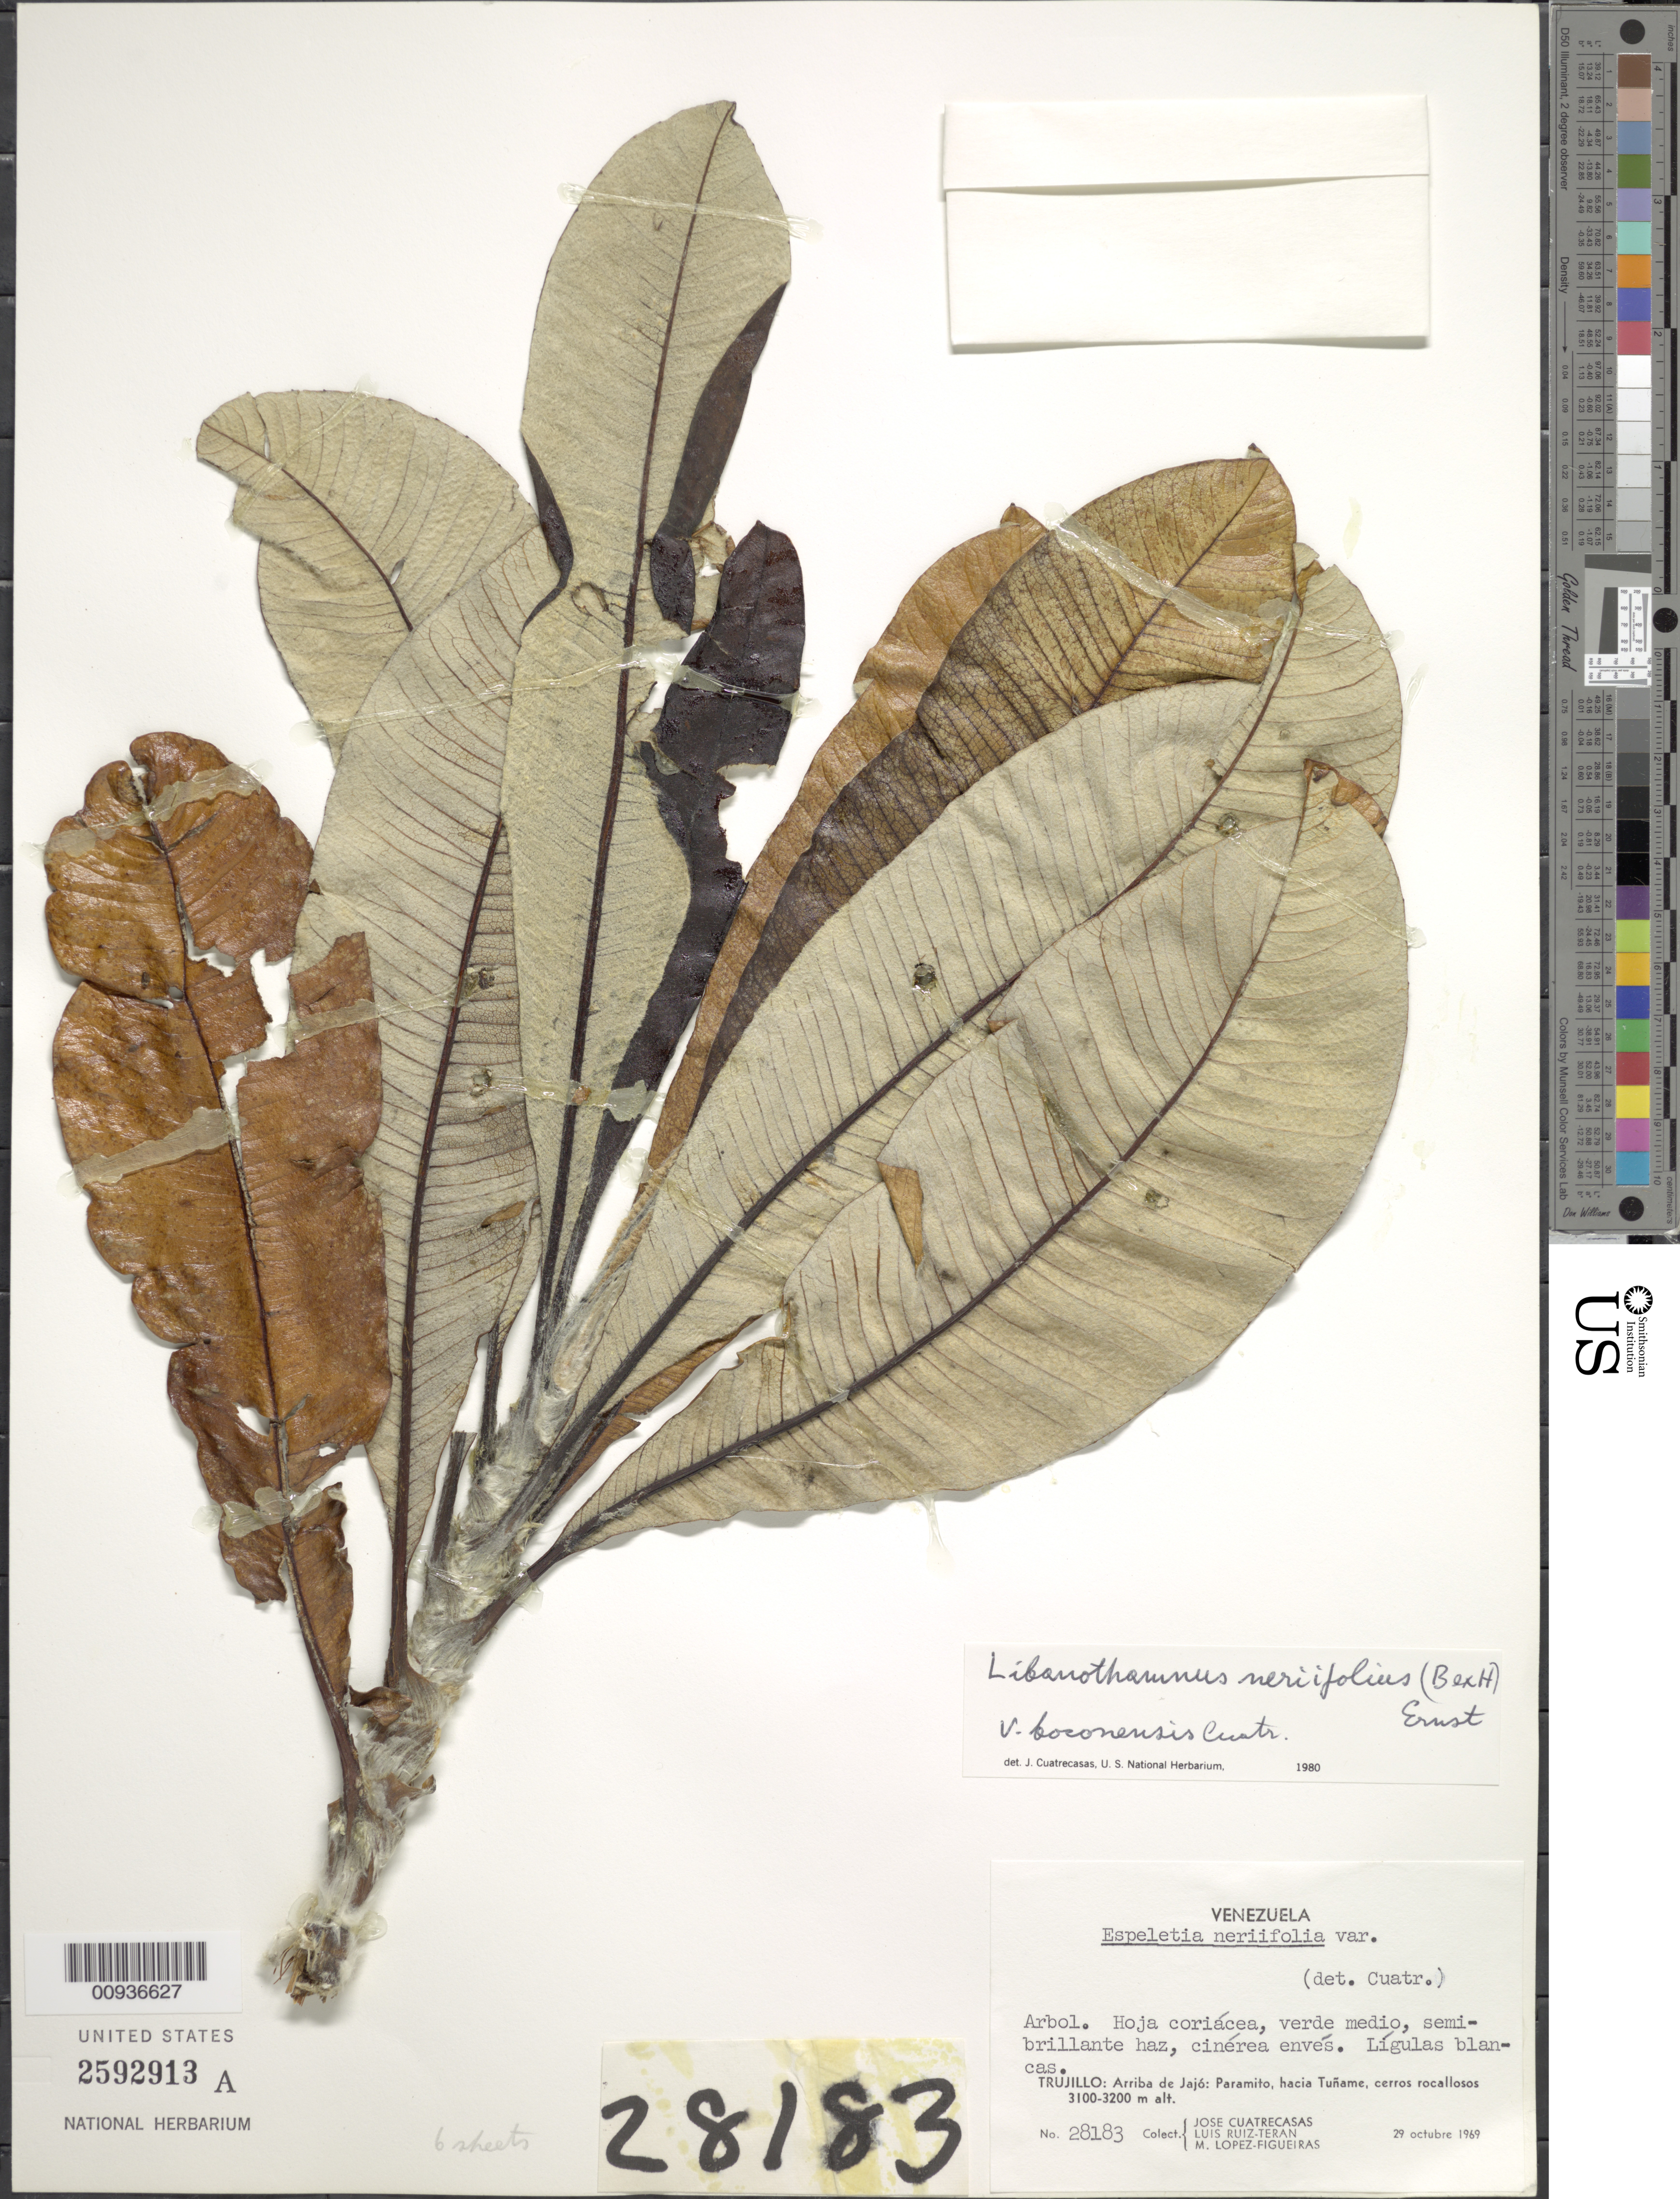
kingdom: Plantae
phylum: Tracheophyta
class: Magnoliopsida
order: Asterales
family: Asteraceae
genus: Libanothamnus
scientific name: Libanothamnus neriifolius var. boconensis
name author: Cuatrec.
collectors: J. Cuatrecasas, L. Teran & M. López Figueiras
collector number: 28183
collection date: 1969-10-29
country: Venezuela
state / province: Trujillo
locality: Arriba de Jajo, Paramito, hacia Tuname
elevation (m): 3100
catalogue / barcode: US 2592913A